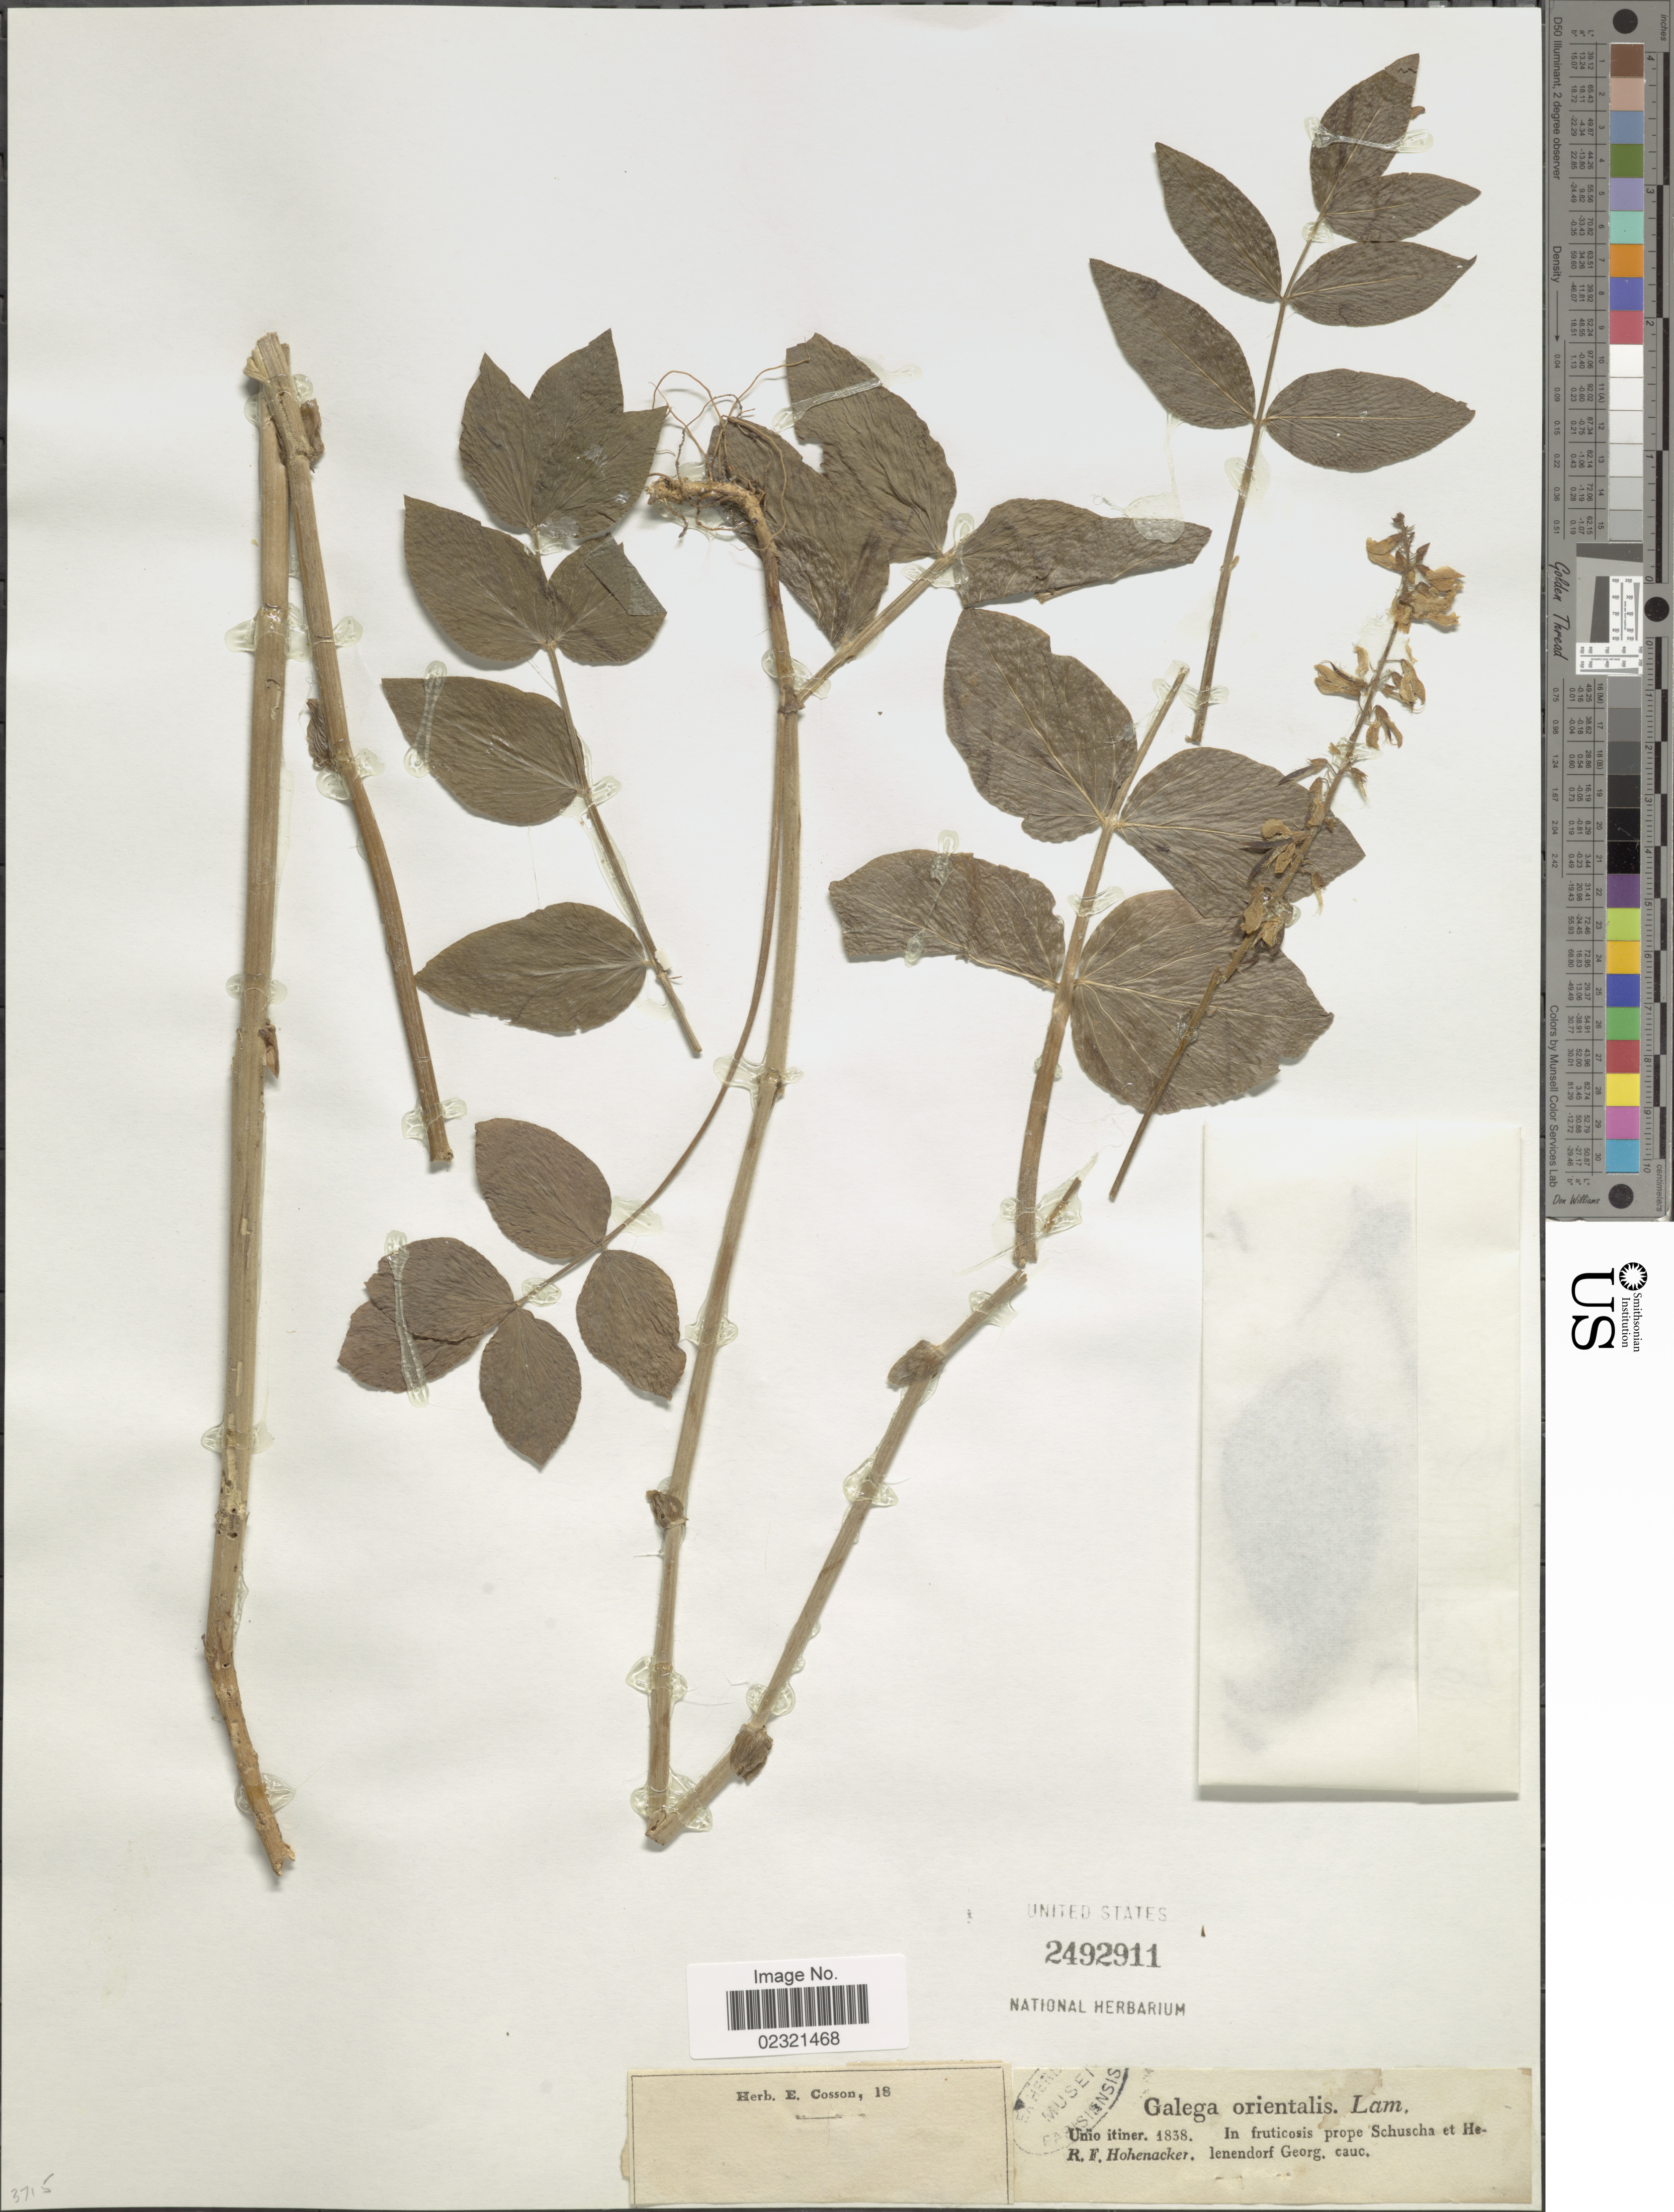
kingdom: Plantae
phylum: Tracheophyta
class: Magnoliopsida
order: Fabales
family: Fabaceae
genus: Galega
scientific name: Galega orientalis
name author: Lam.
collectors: R. F. Hohenacker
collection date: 1838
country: Azerbaijan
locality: In fruticosis prope Schuscha et Helenendorf Georg. cauc.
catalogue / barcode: US 2492911